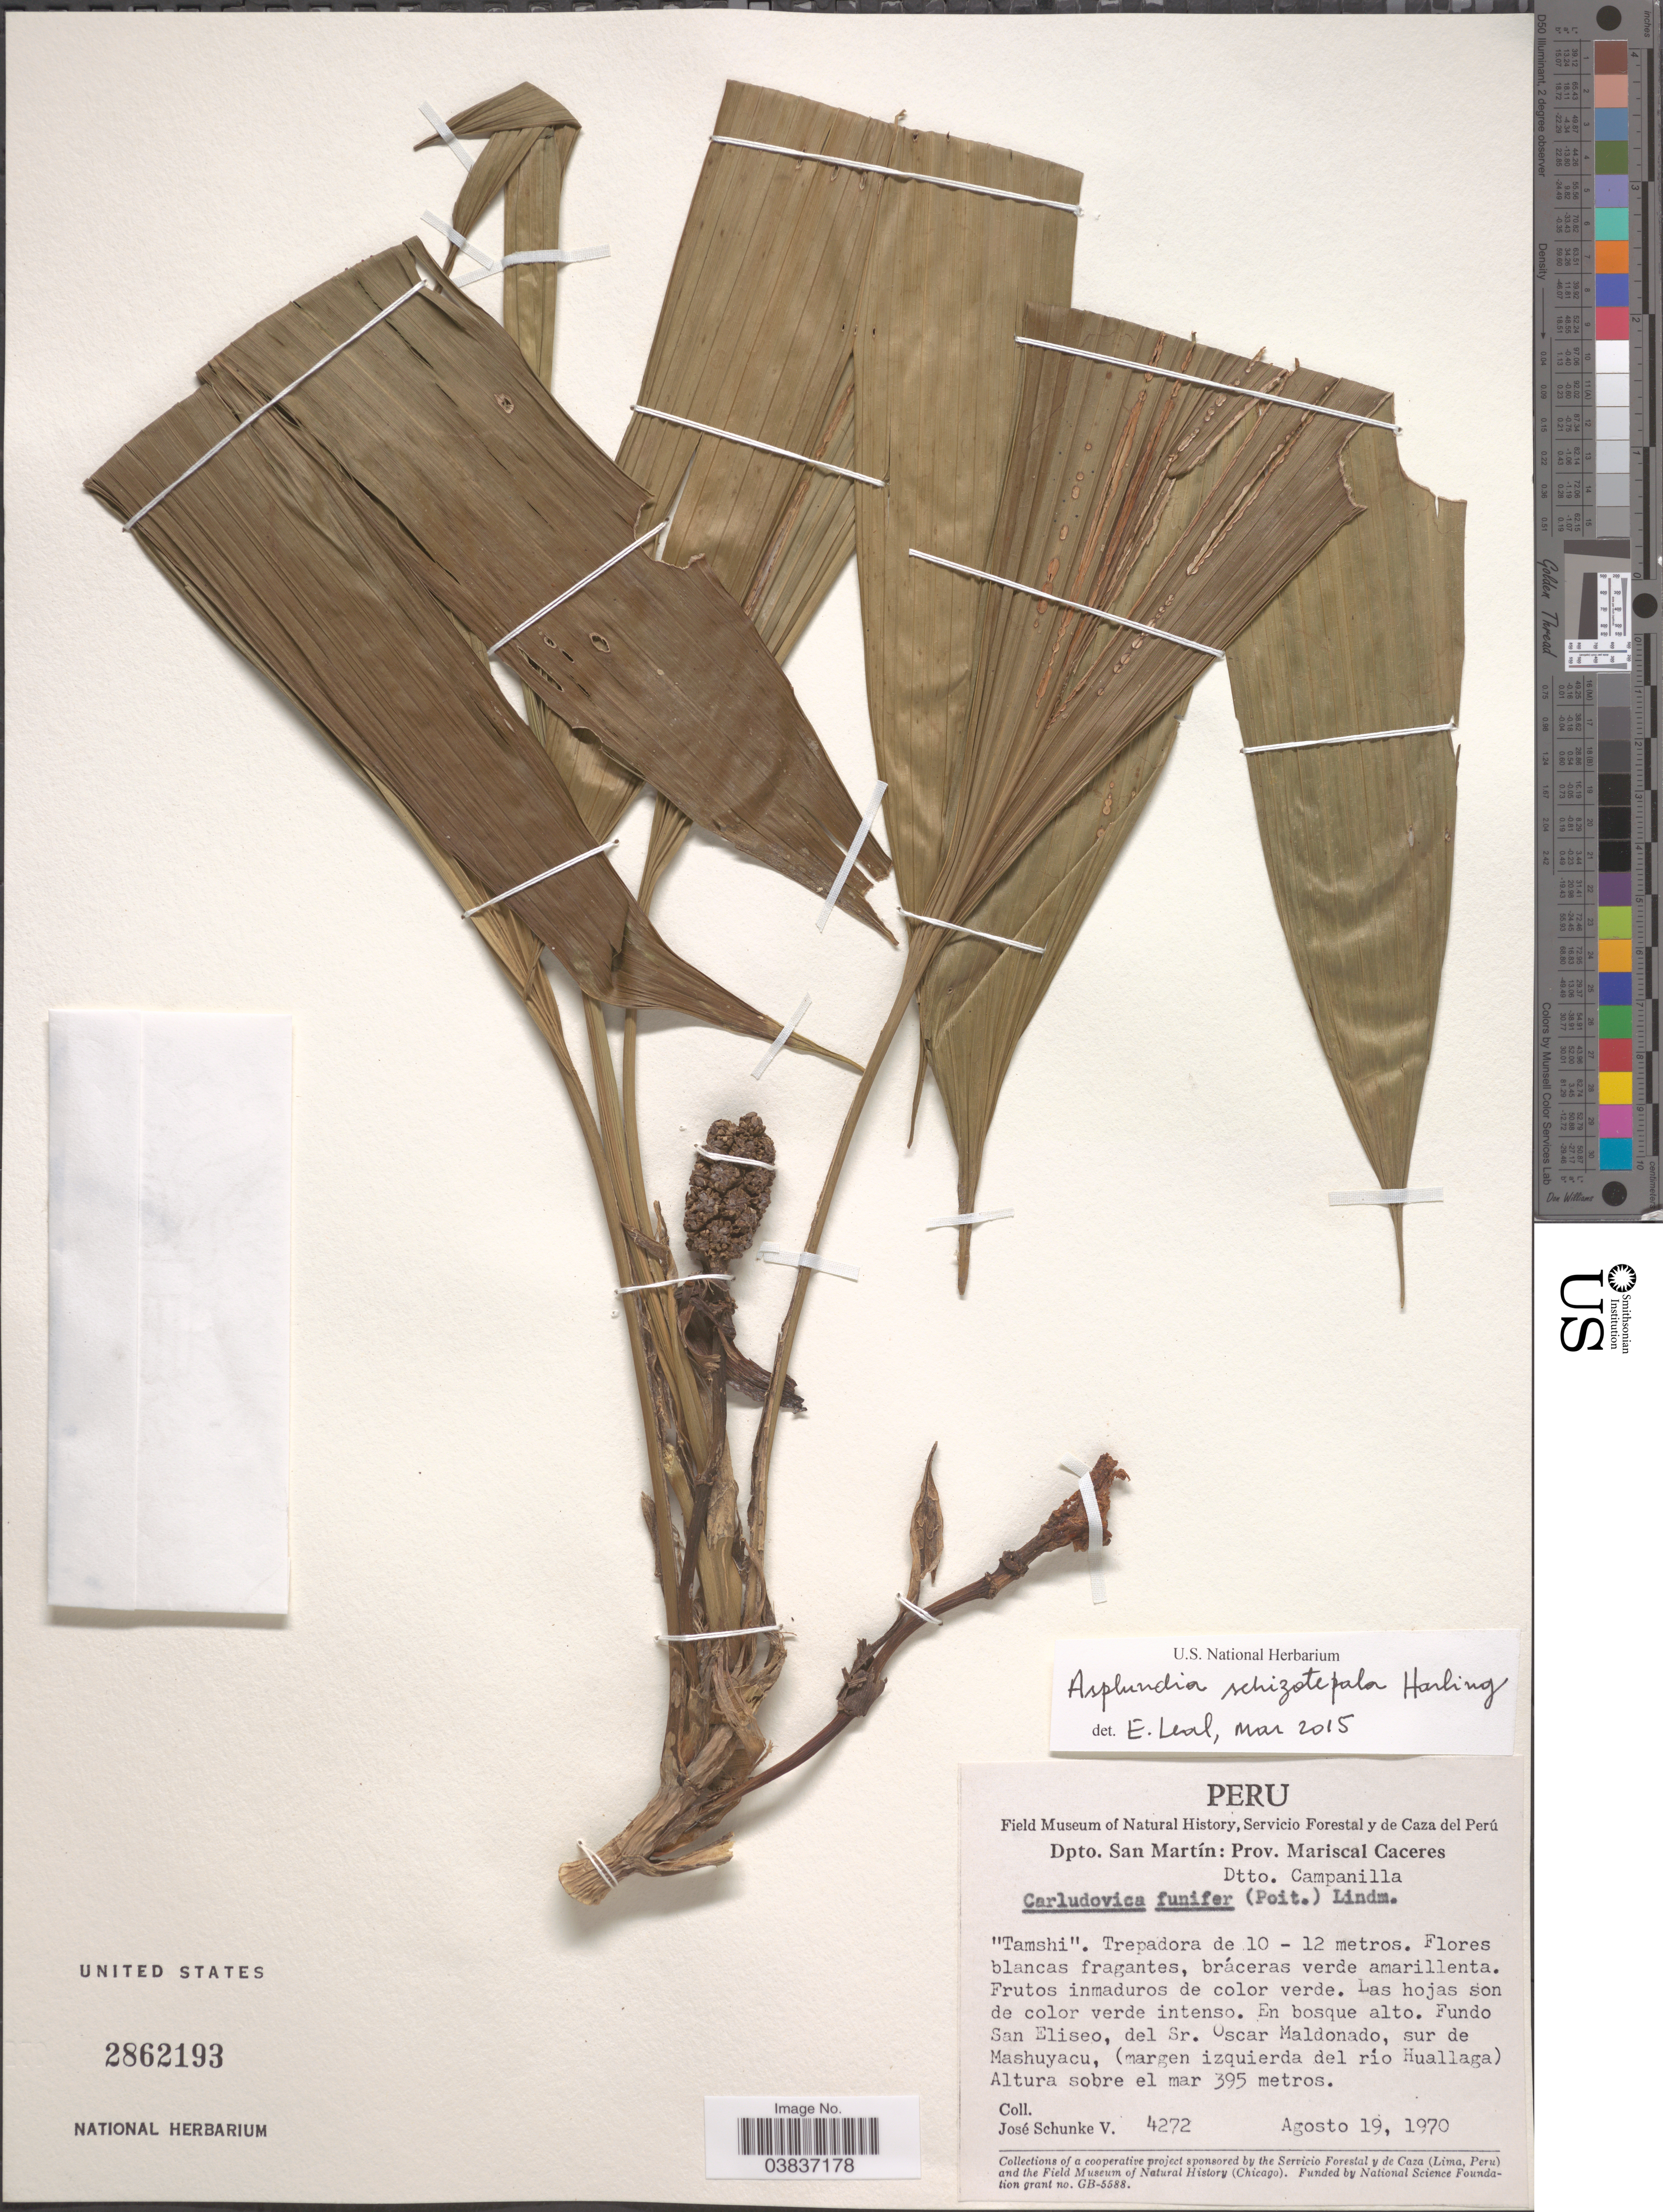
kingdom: Plantae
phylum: Tracheophyta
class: Liliopsida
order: Pandanales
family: Cyclanthaceae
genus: Asplundia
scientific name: Asplundia schizotepala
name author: Harling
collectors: J. Schunke Vigo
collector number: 4272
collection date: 1970-08-19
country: Peru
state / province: San Martín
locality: Dpto. San Martín: Prov. Mariscal Caceres. Dtto. Campanilla. Fundo San Eliseo, del Sr. Oscar Maldonado, sur de Mashuyacu, (margen izquierda del río Huallaga).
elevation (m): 395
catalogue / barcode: US 2862193